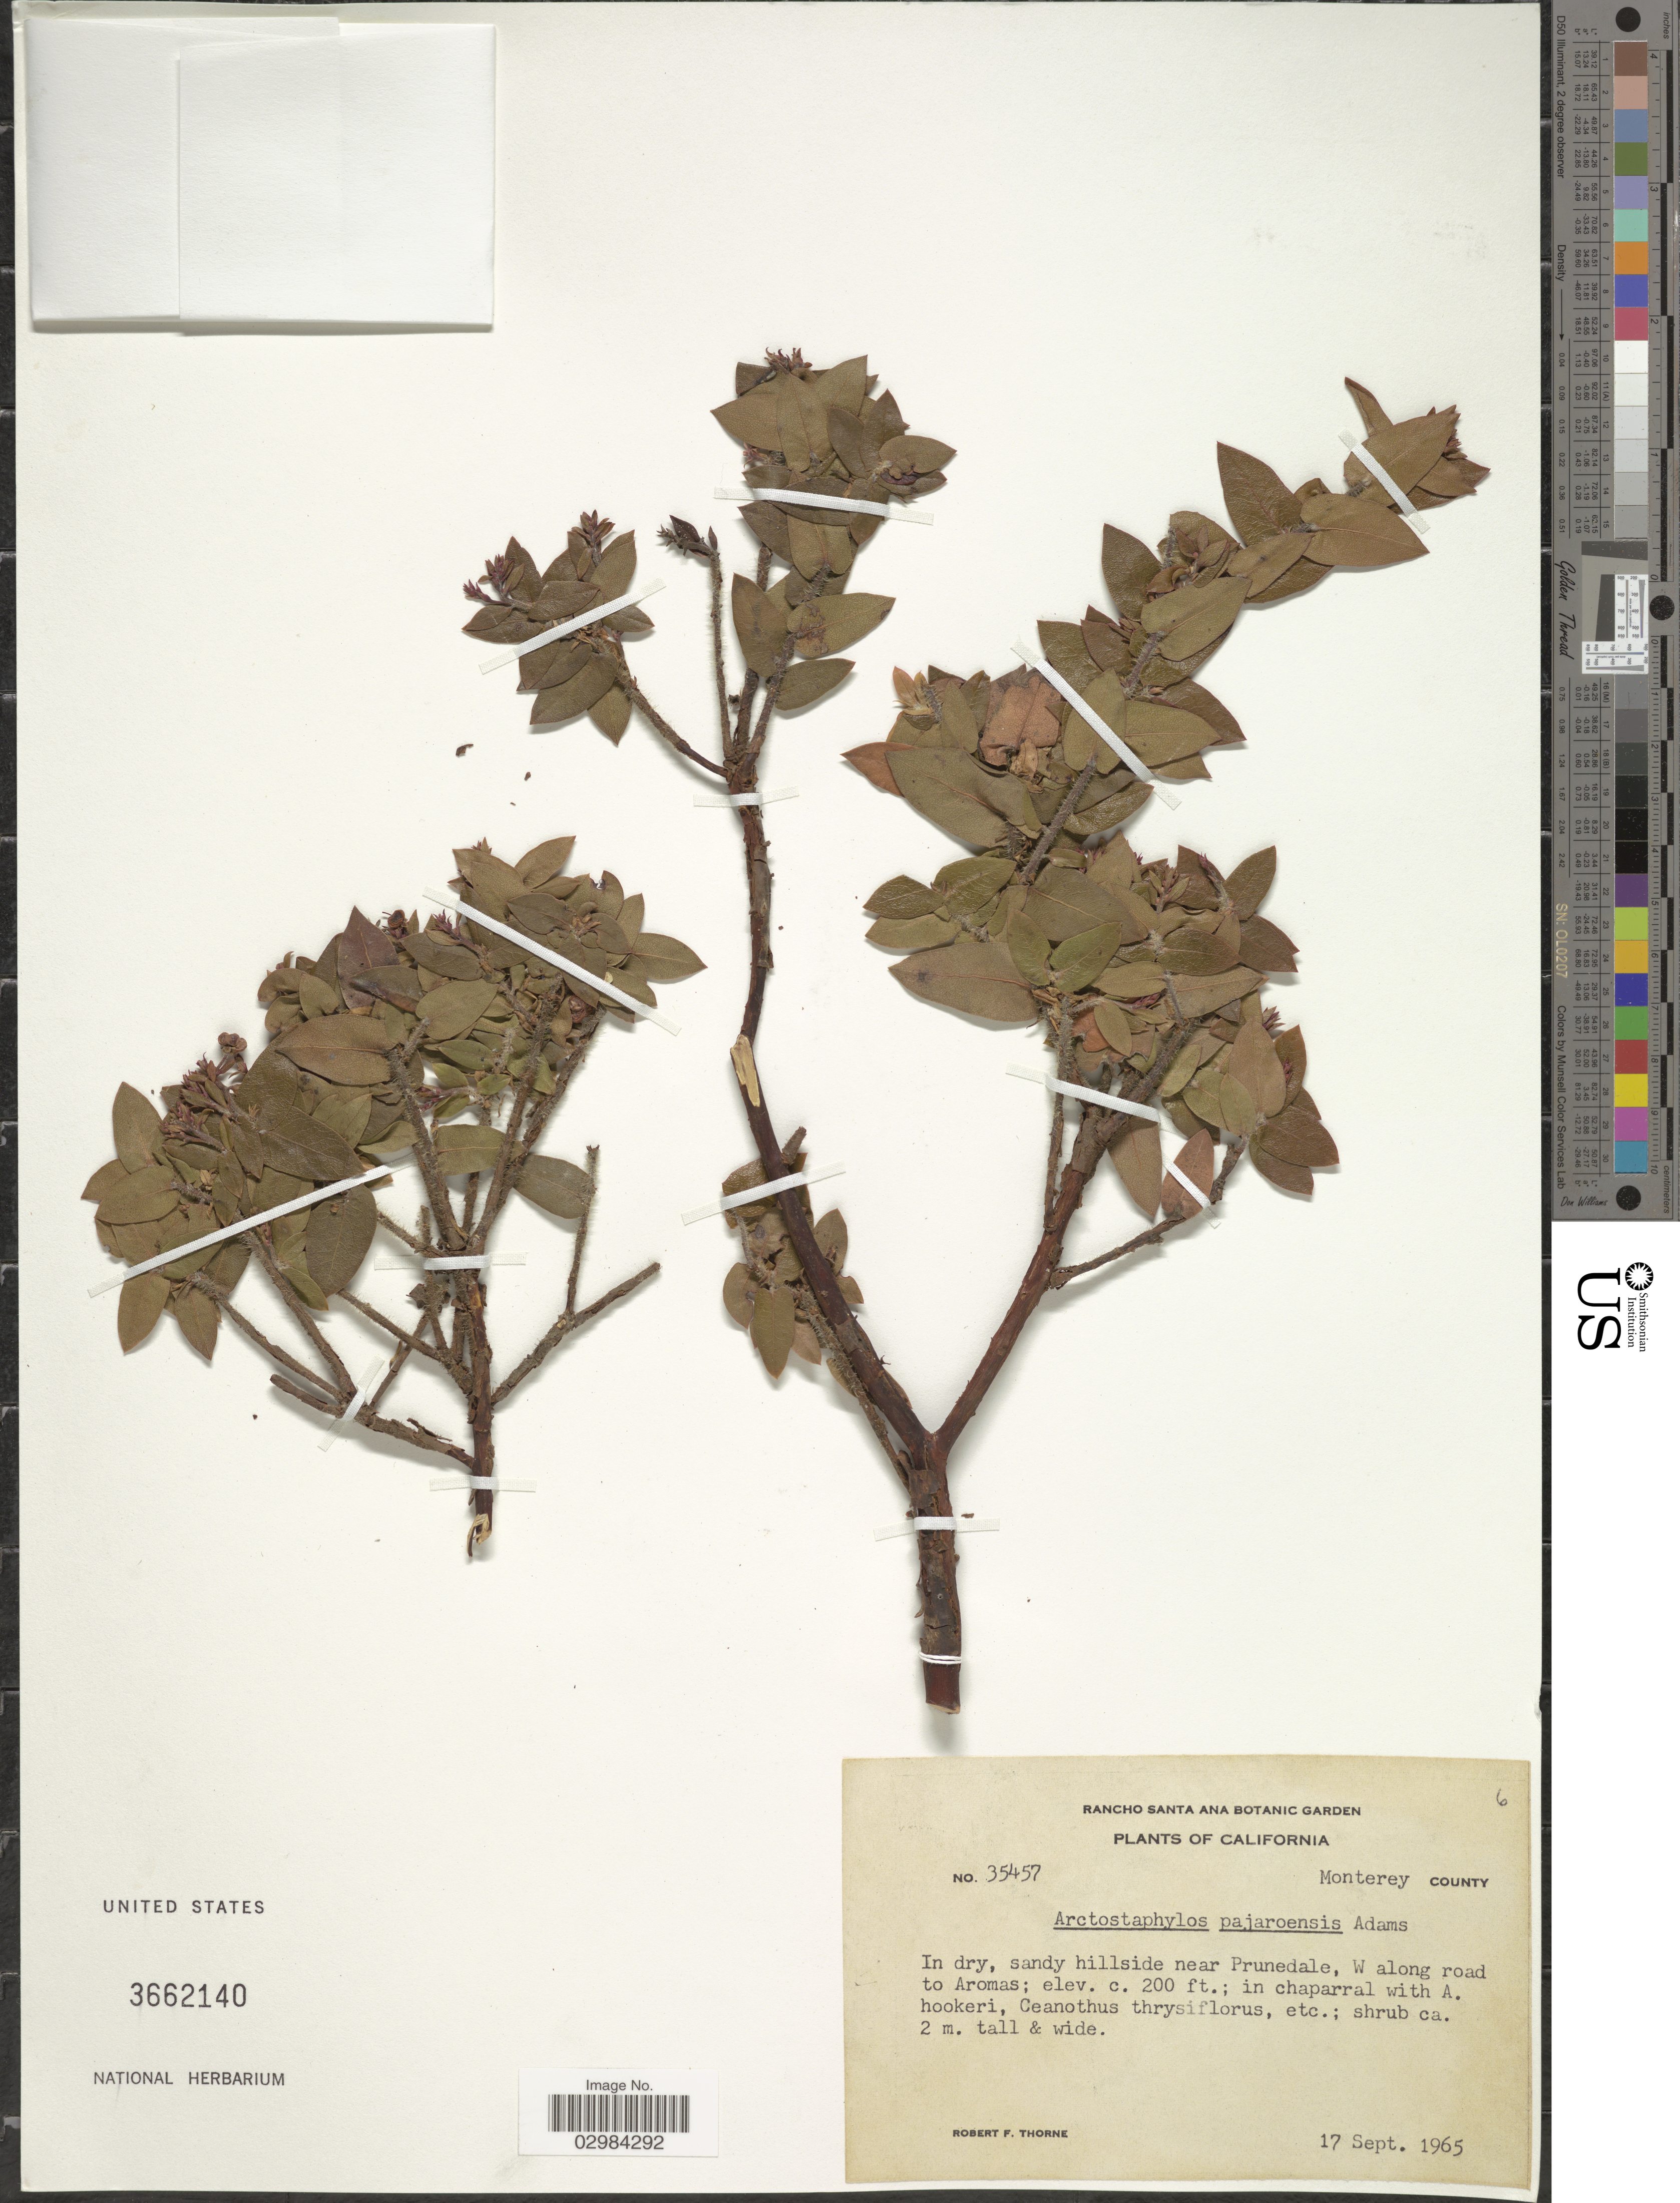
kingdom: Plantae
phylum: Tracheophyta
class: Magnoliopsida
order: Ericales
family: Ericaceae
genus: Arctostaphylos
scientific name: Arctostaphylos pajaroensis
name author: J.E. Adams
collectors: R. F. Thorne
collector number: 35457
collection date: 1965-09-17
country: United States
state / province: California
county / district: Monterey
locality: Monterey County, In dry, sandy hillside near Prunedale, W along road to Aromas.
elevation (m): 61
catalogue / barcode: US 3662140